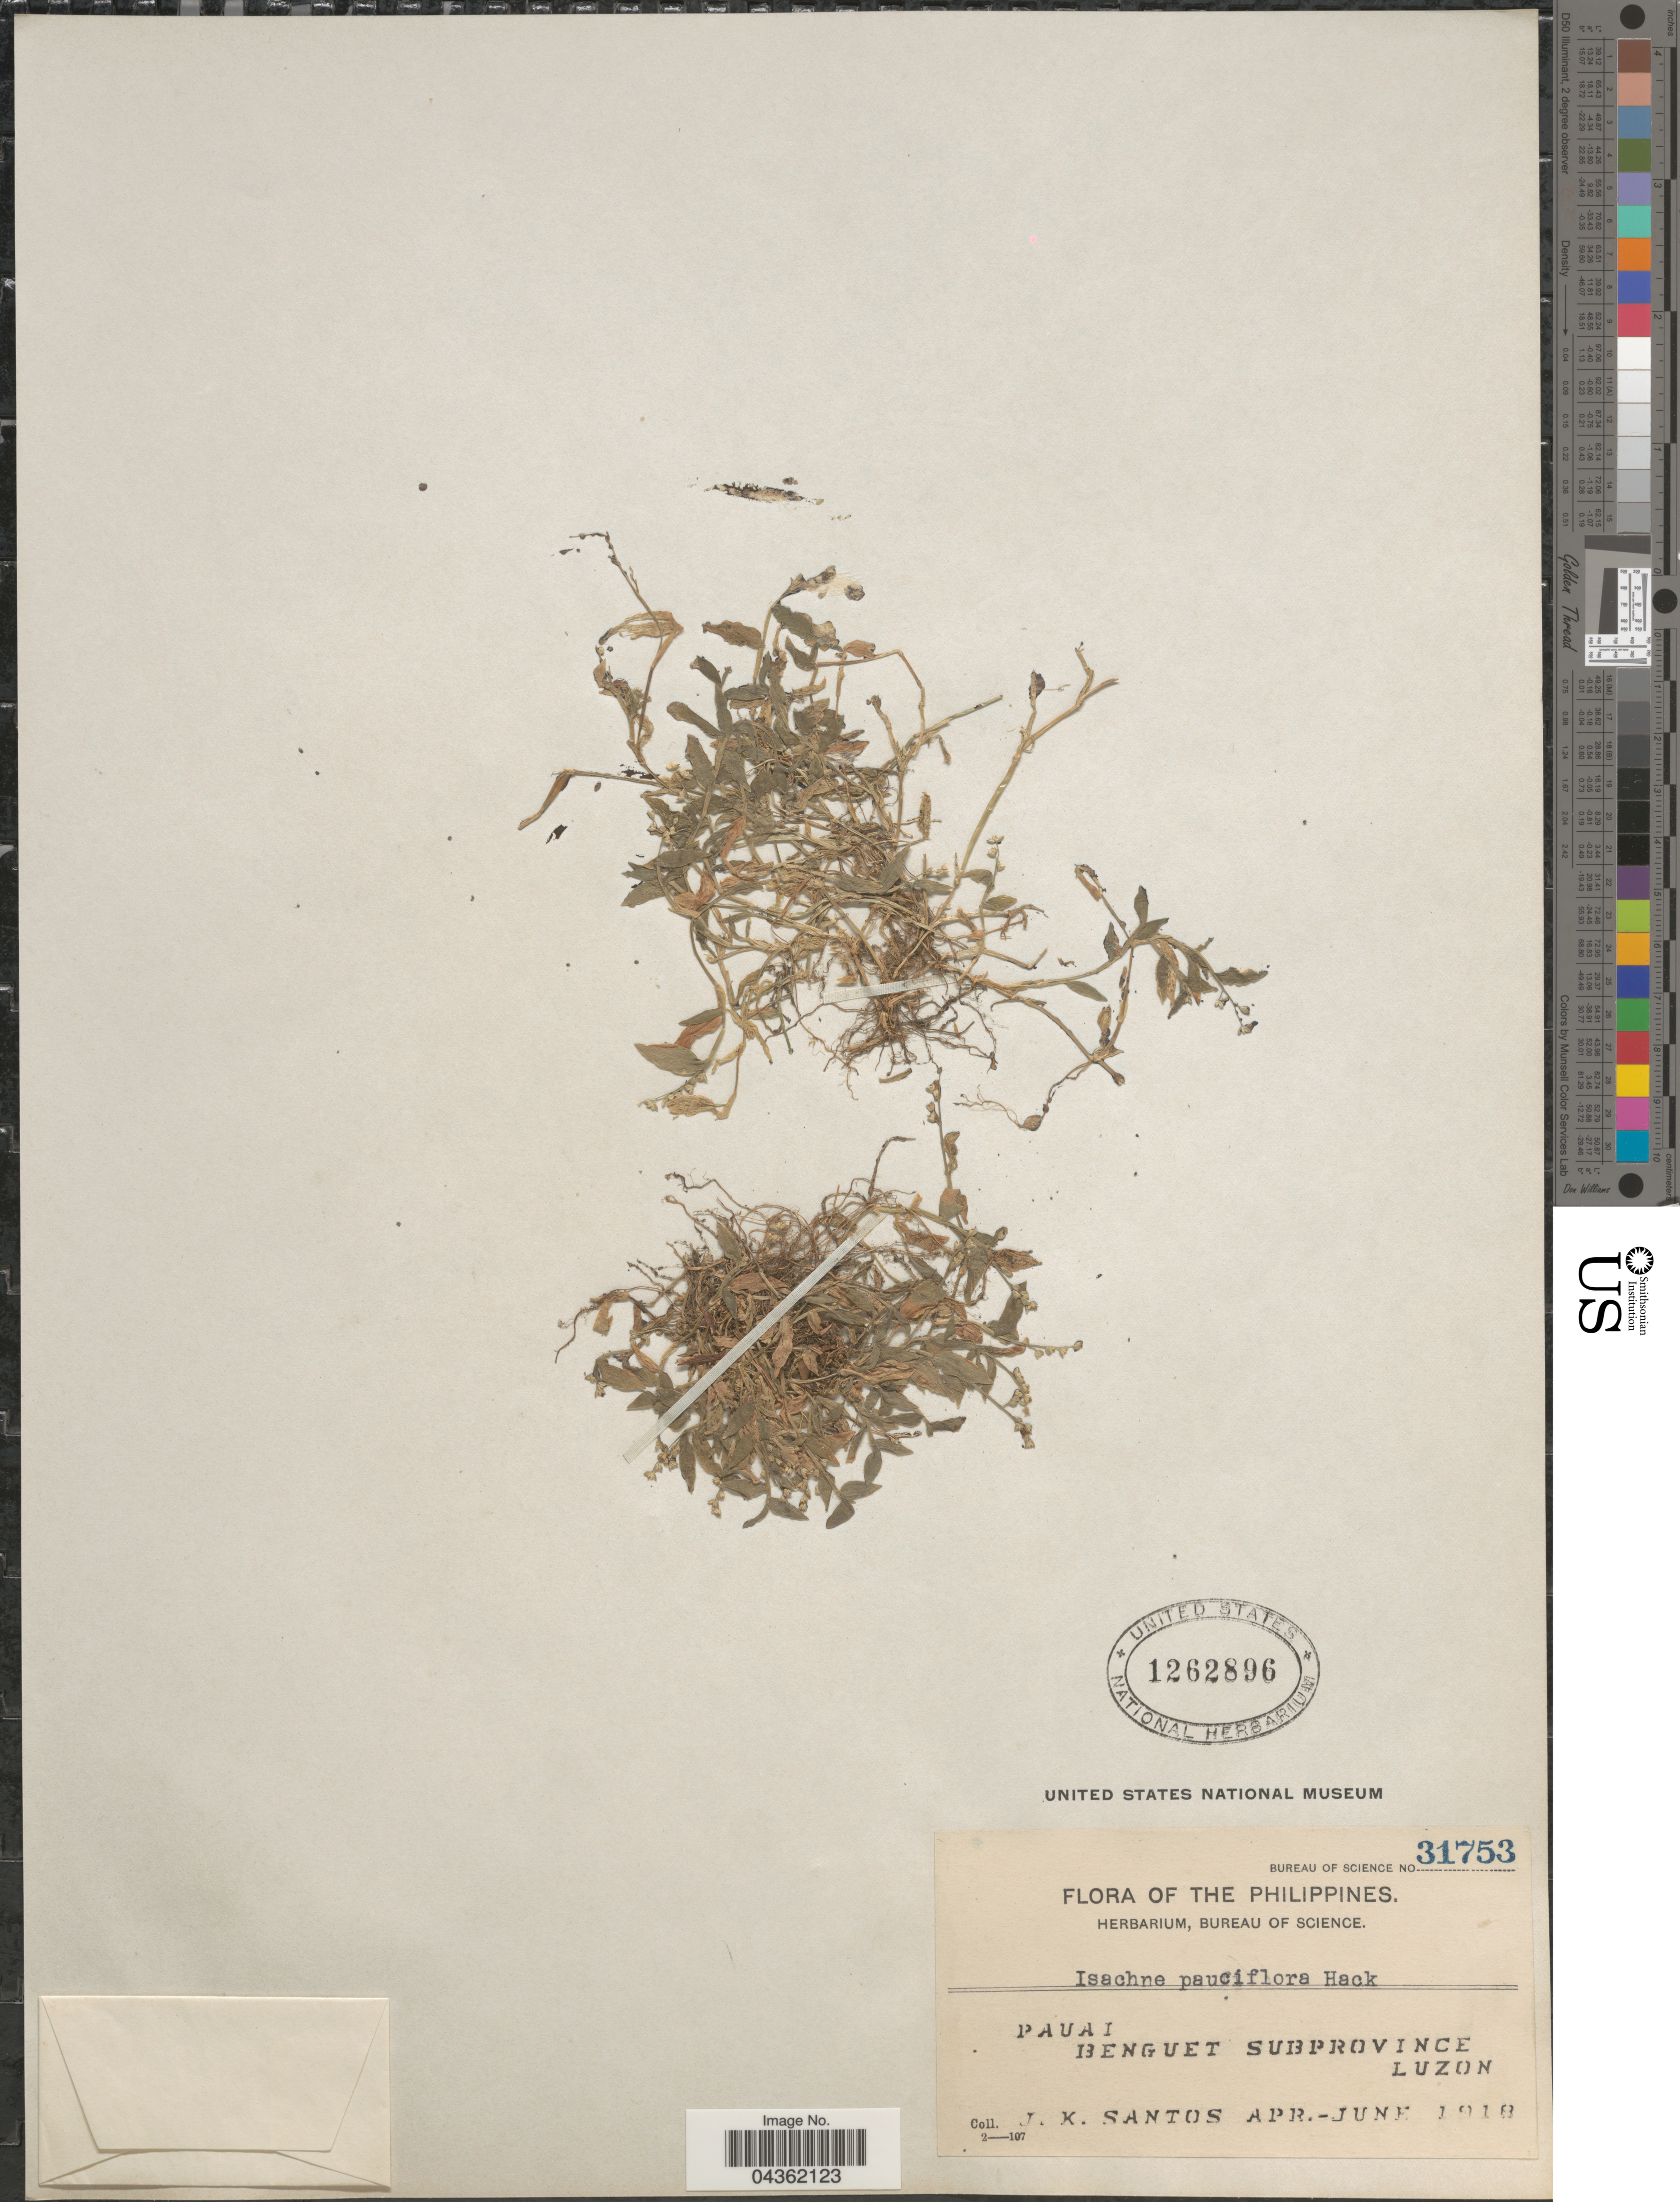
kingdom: Plantae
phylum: Tracheophyta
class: Liliopsida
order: Poales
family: Poaceae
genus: Isachne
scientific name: Isachne myosotis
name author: Nees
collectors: J. K. Santos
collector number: Bureau of Science 31753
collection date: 1918-04/1918-06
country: Philippines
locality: Pauai. Benguet Subprovince. Luzon.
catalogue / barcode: US 1262896